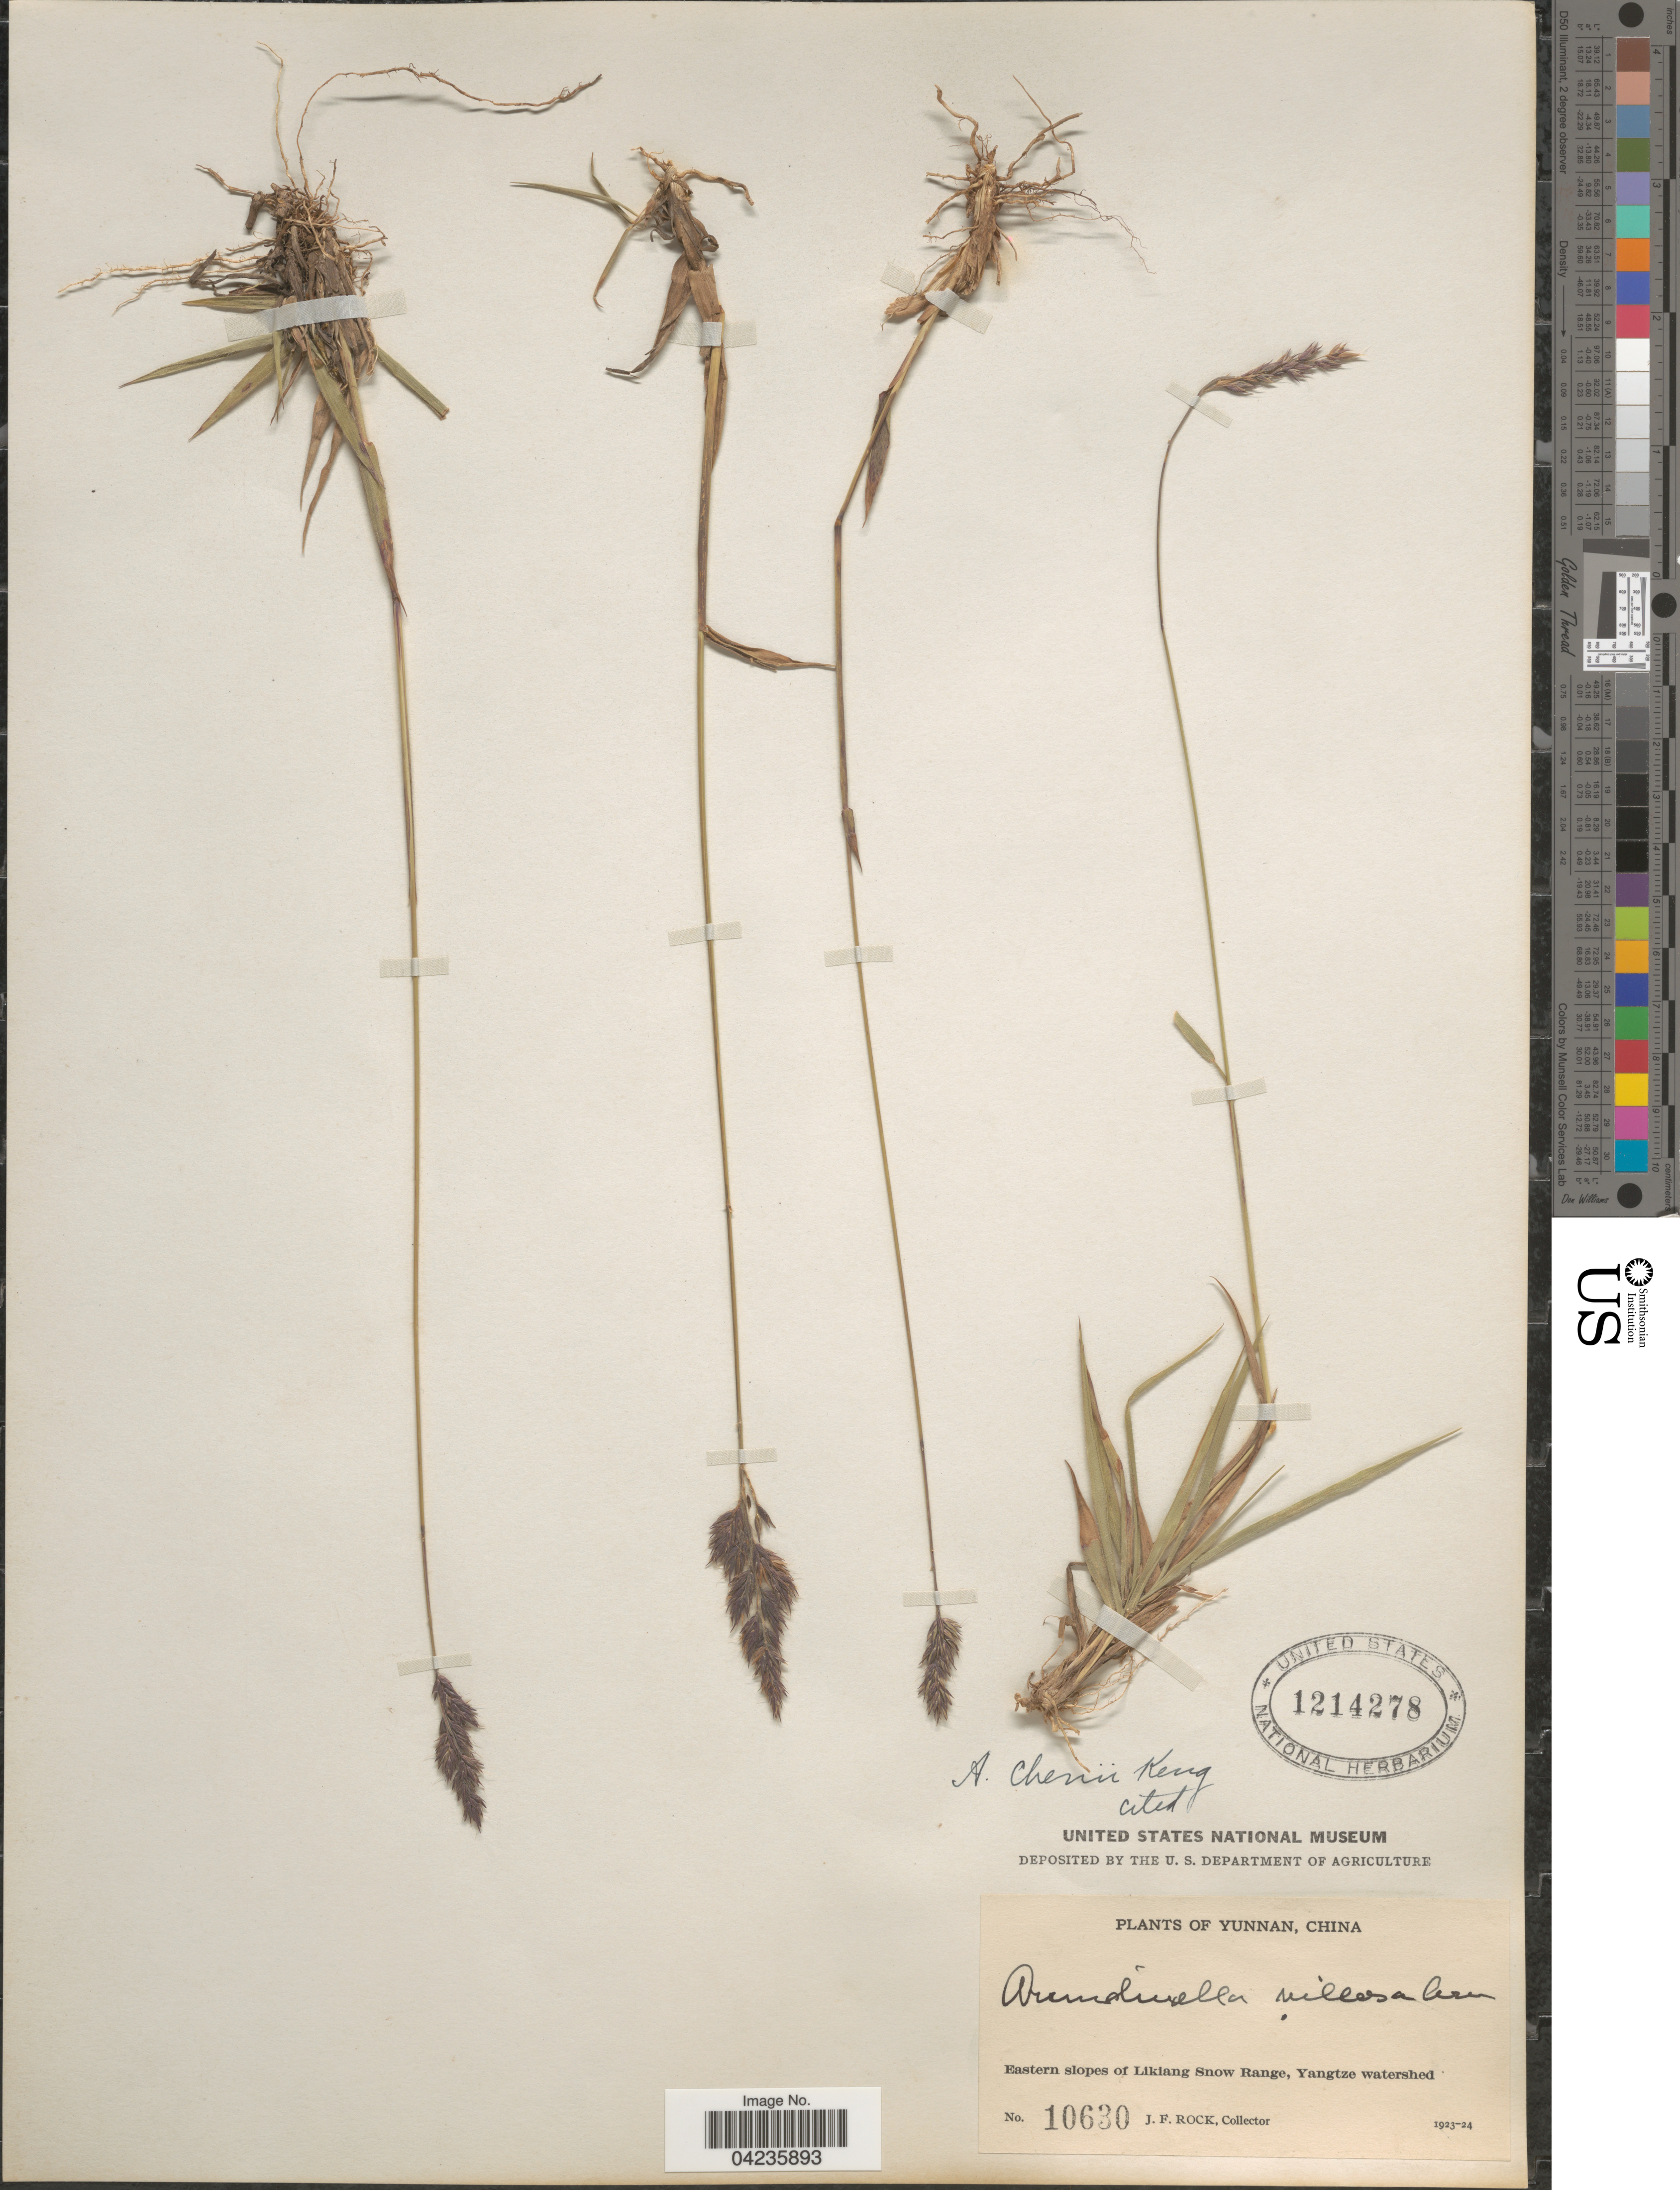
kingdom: Plantae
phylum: Tracheophyta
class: Liliopsida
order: Poales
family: Poaceae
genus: Arundinella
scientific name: Arundinella hookeri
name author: Munro ex Keng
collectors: J. Rock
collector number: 10630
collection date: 1923/1924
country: China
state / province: Yunnan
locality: Eastern slopes of Likiang Snow Range, Yangtze watershed.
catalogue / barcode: US 1214278